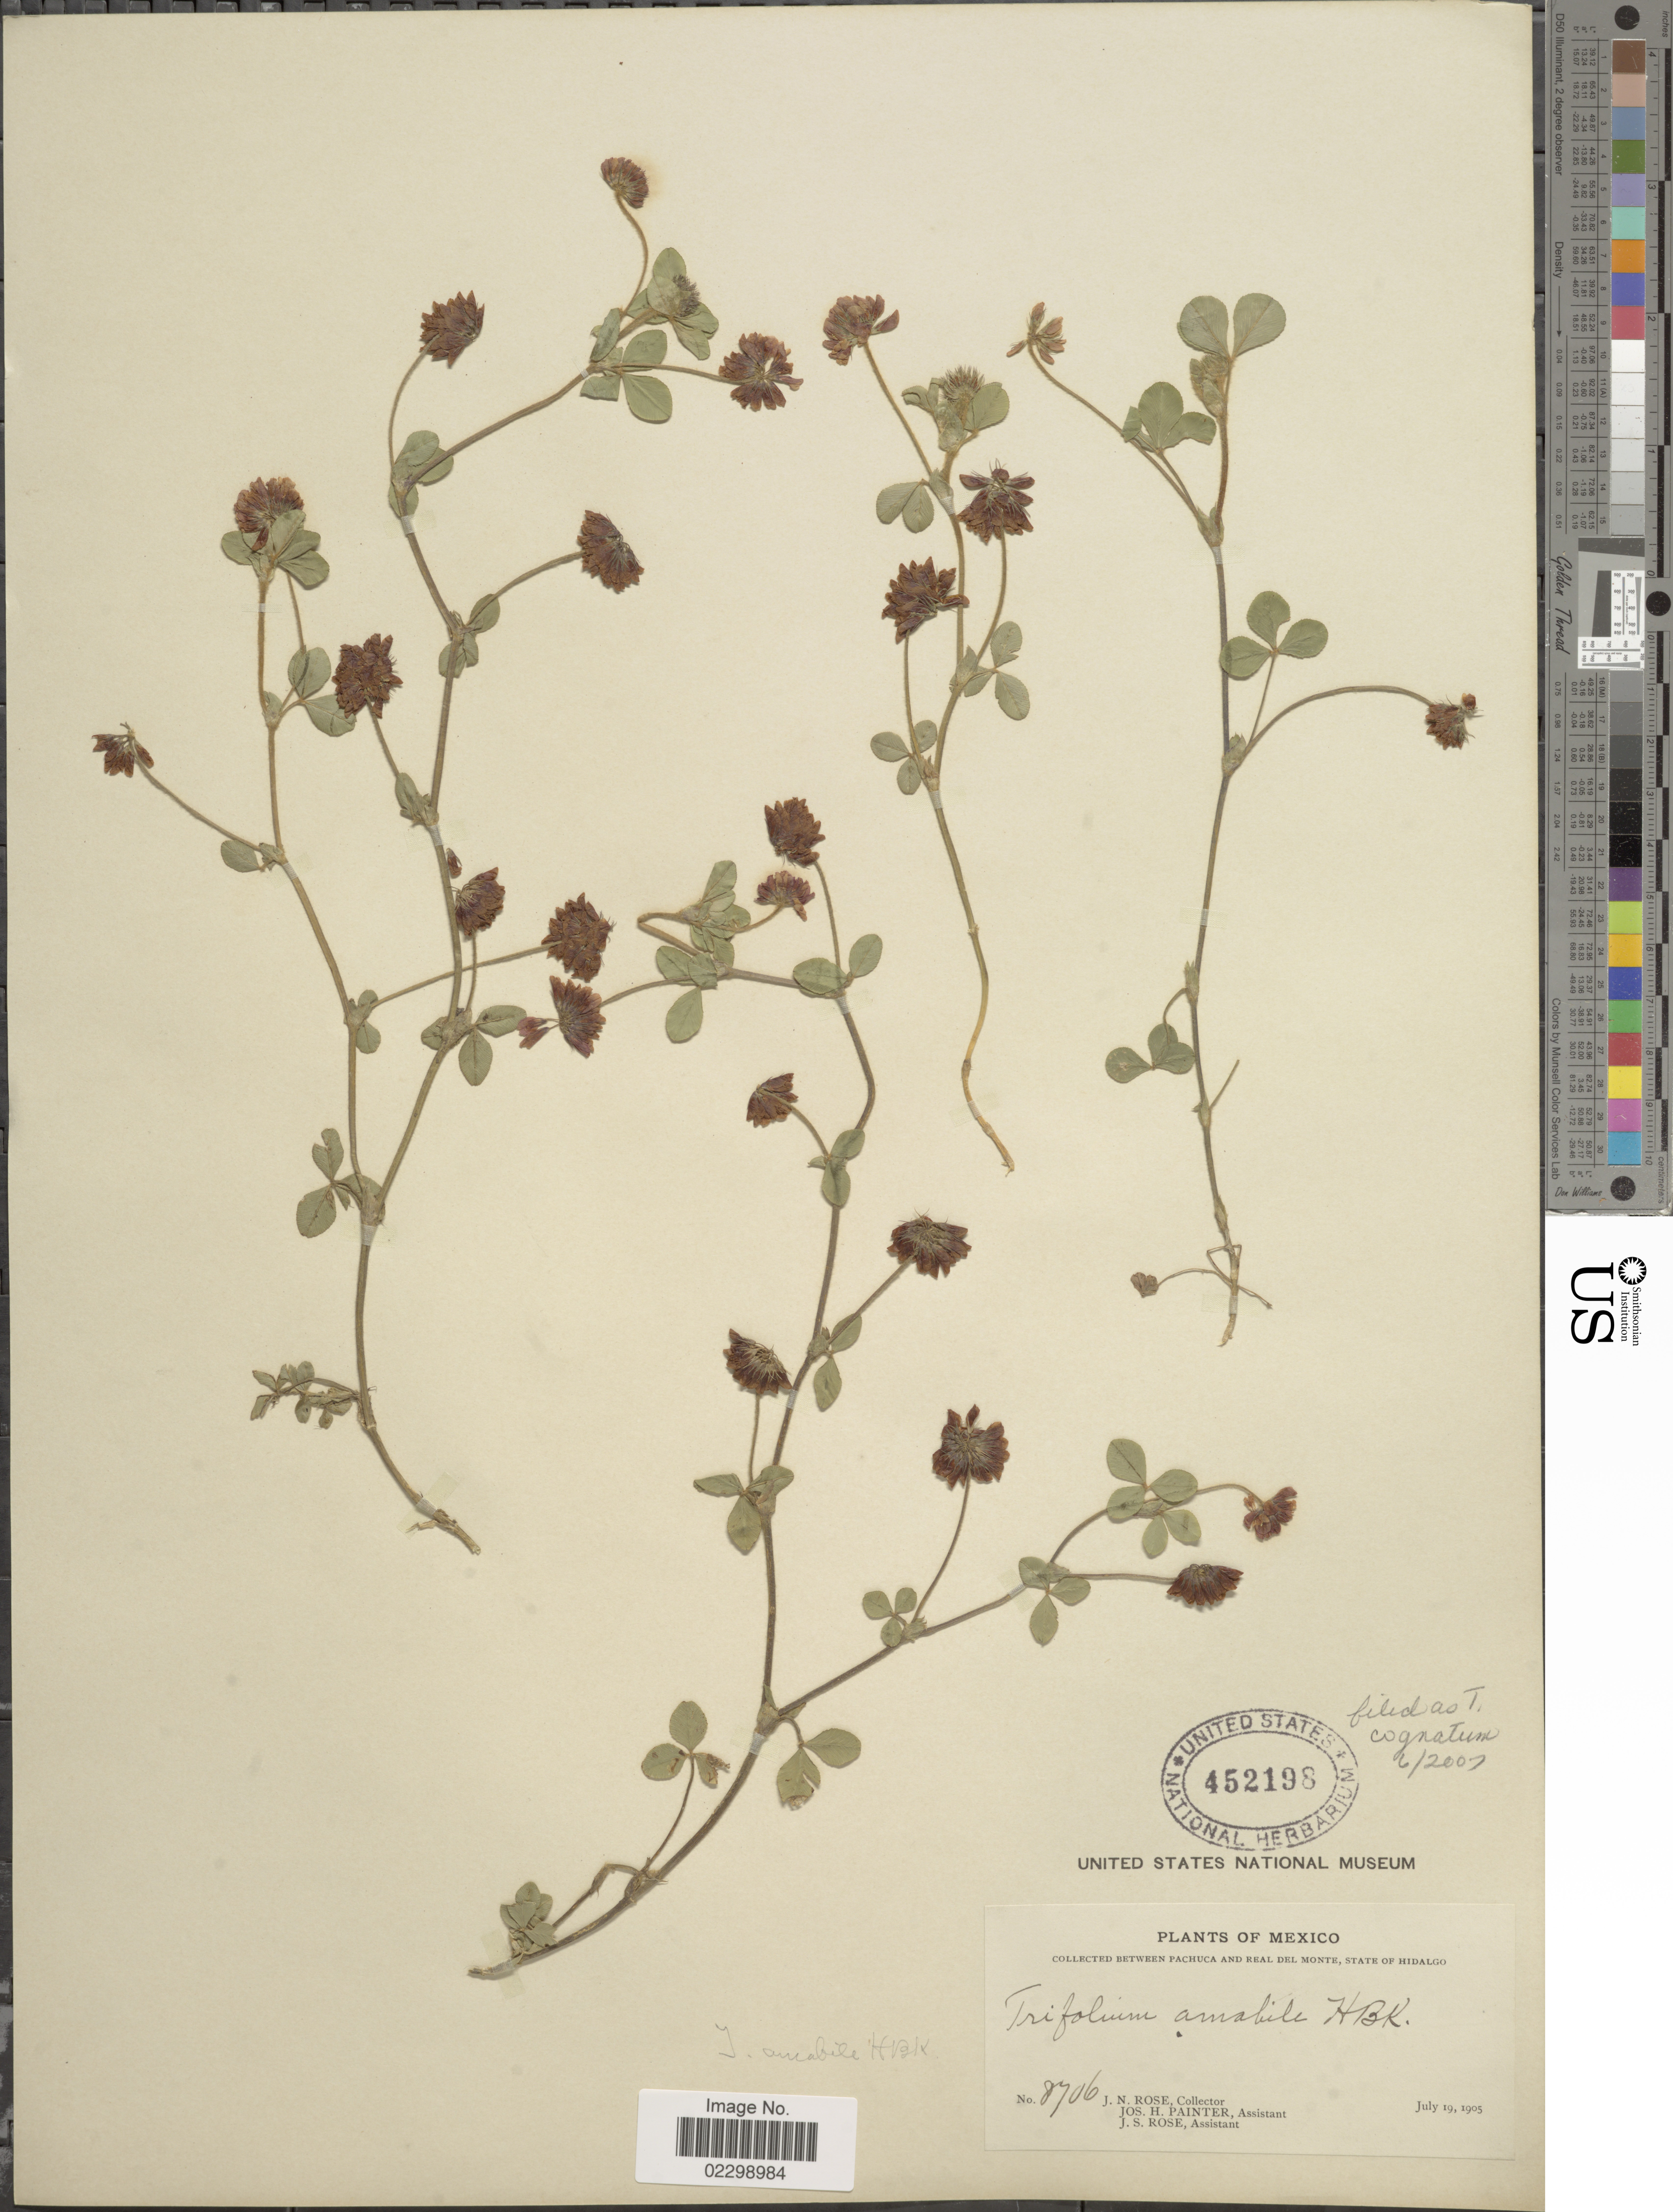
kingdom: Plantae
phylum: Tracheophyta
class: Magnoliopsida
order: Fabales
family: Fabaceae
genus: Trifolium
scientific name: Trifolium cognatum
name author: House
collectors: J. N. Rose, J. H. Painter & J. S. Rose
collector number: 8706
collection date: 1905-07-19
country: Mexico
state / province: Hidalgo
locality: Between Pachuca and Real Del Monte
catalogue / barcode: US 452198